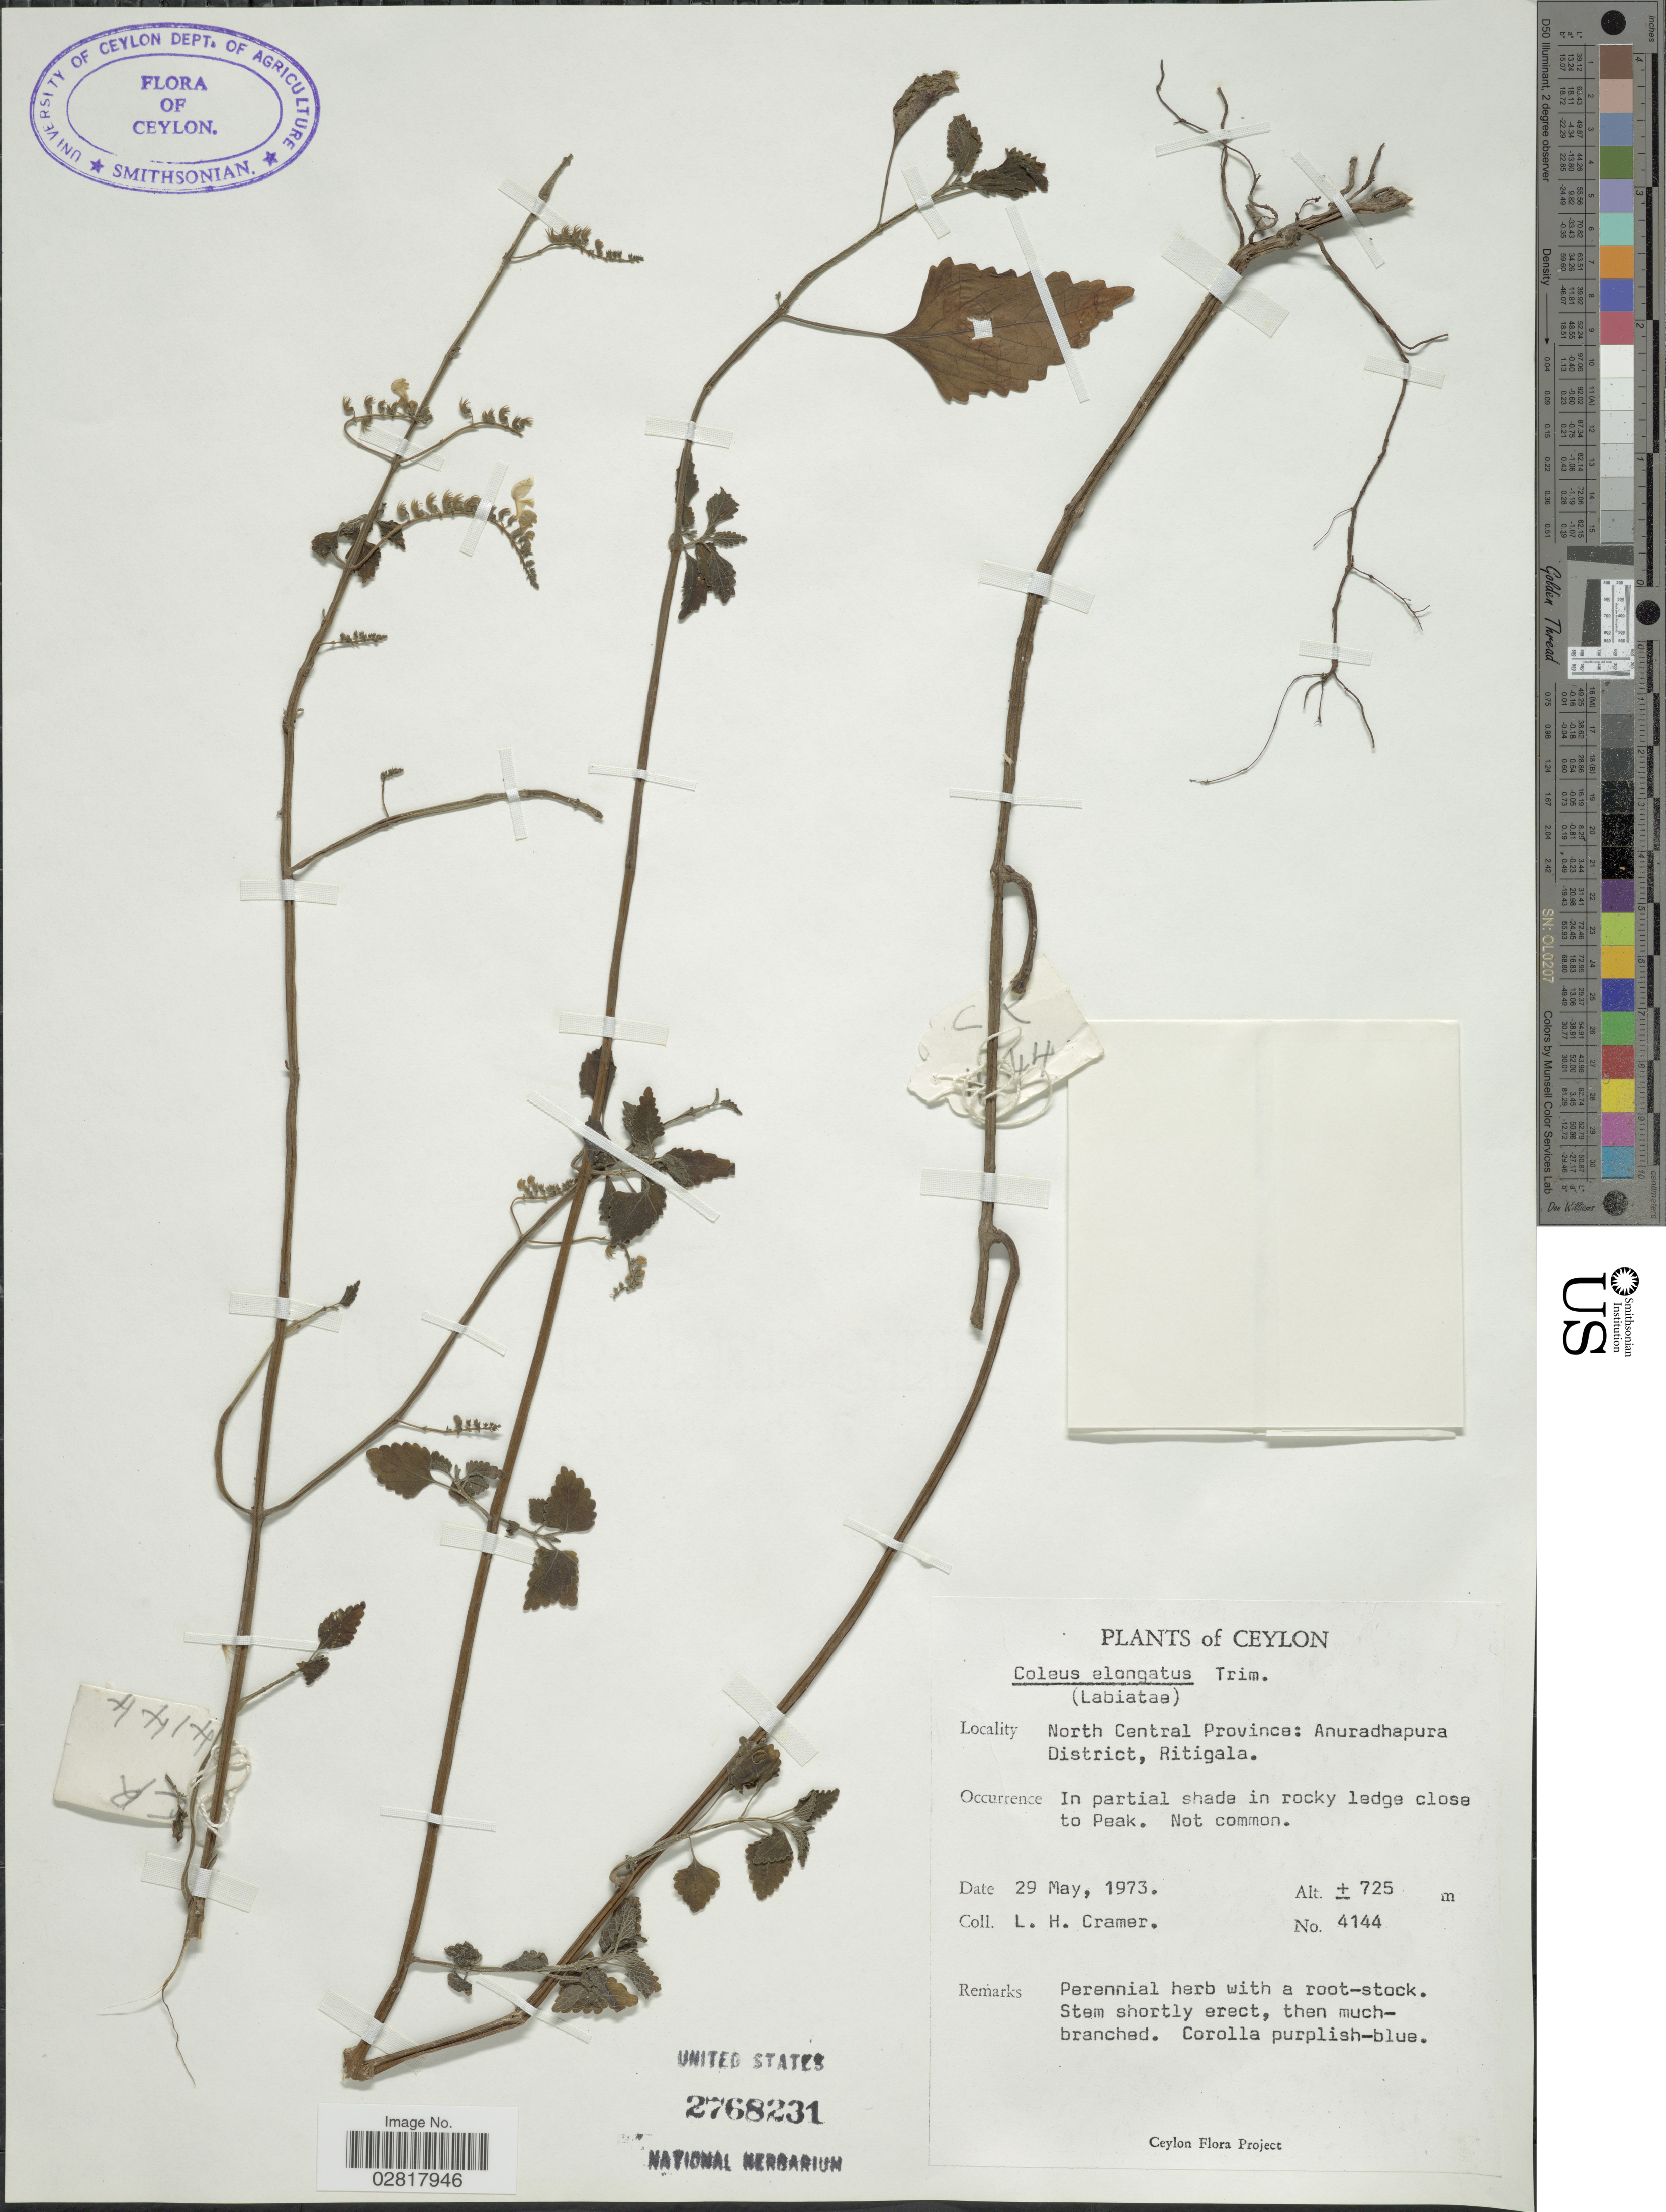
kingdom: Plantae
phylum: Tracheophyta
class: Magnoliopsida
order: Lamiales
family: Lamiaceae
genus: Plectranthus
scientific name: Plectranthus elongatus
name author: (Trimen) R.H. Willemse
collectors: L. H. Cramer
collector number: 4144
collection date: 1973-05-29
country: Sri Lanka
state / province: North Central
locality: Ceylon. Anuradhapura District, Ritigala.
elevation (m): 725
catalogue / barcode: US 2768231